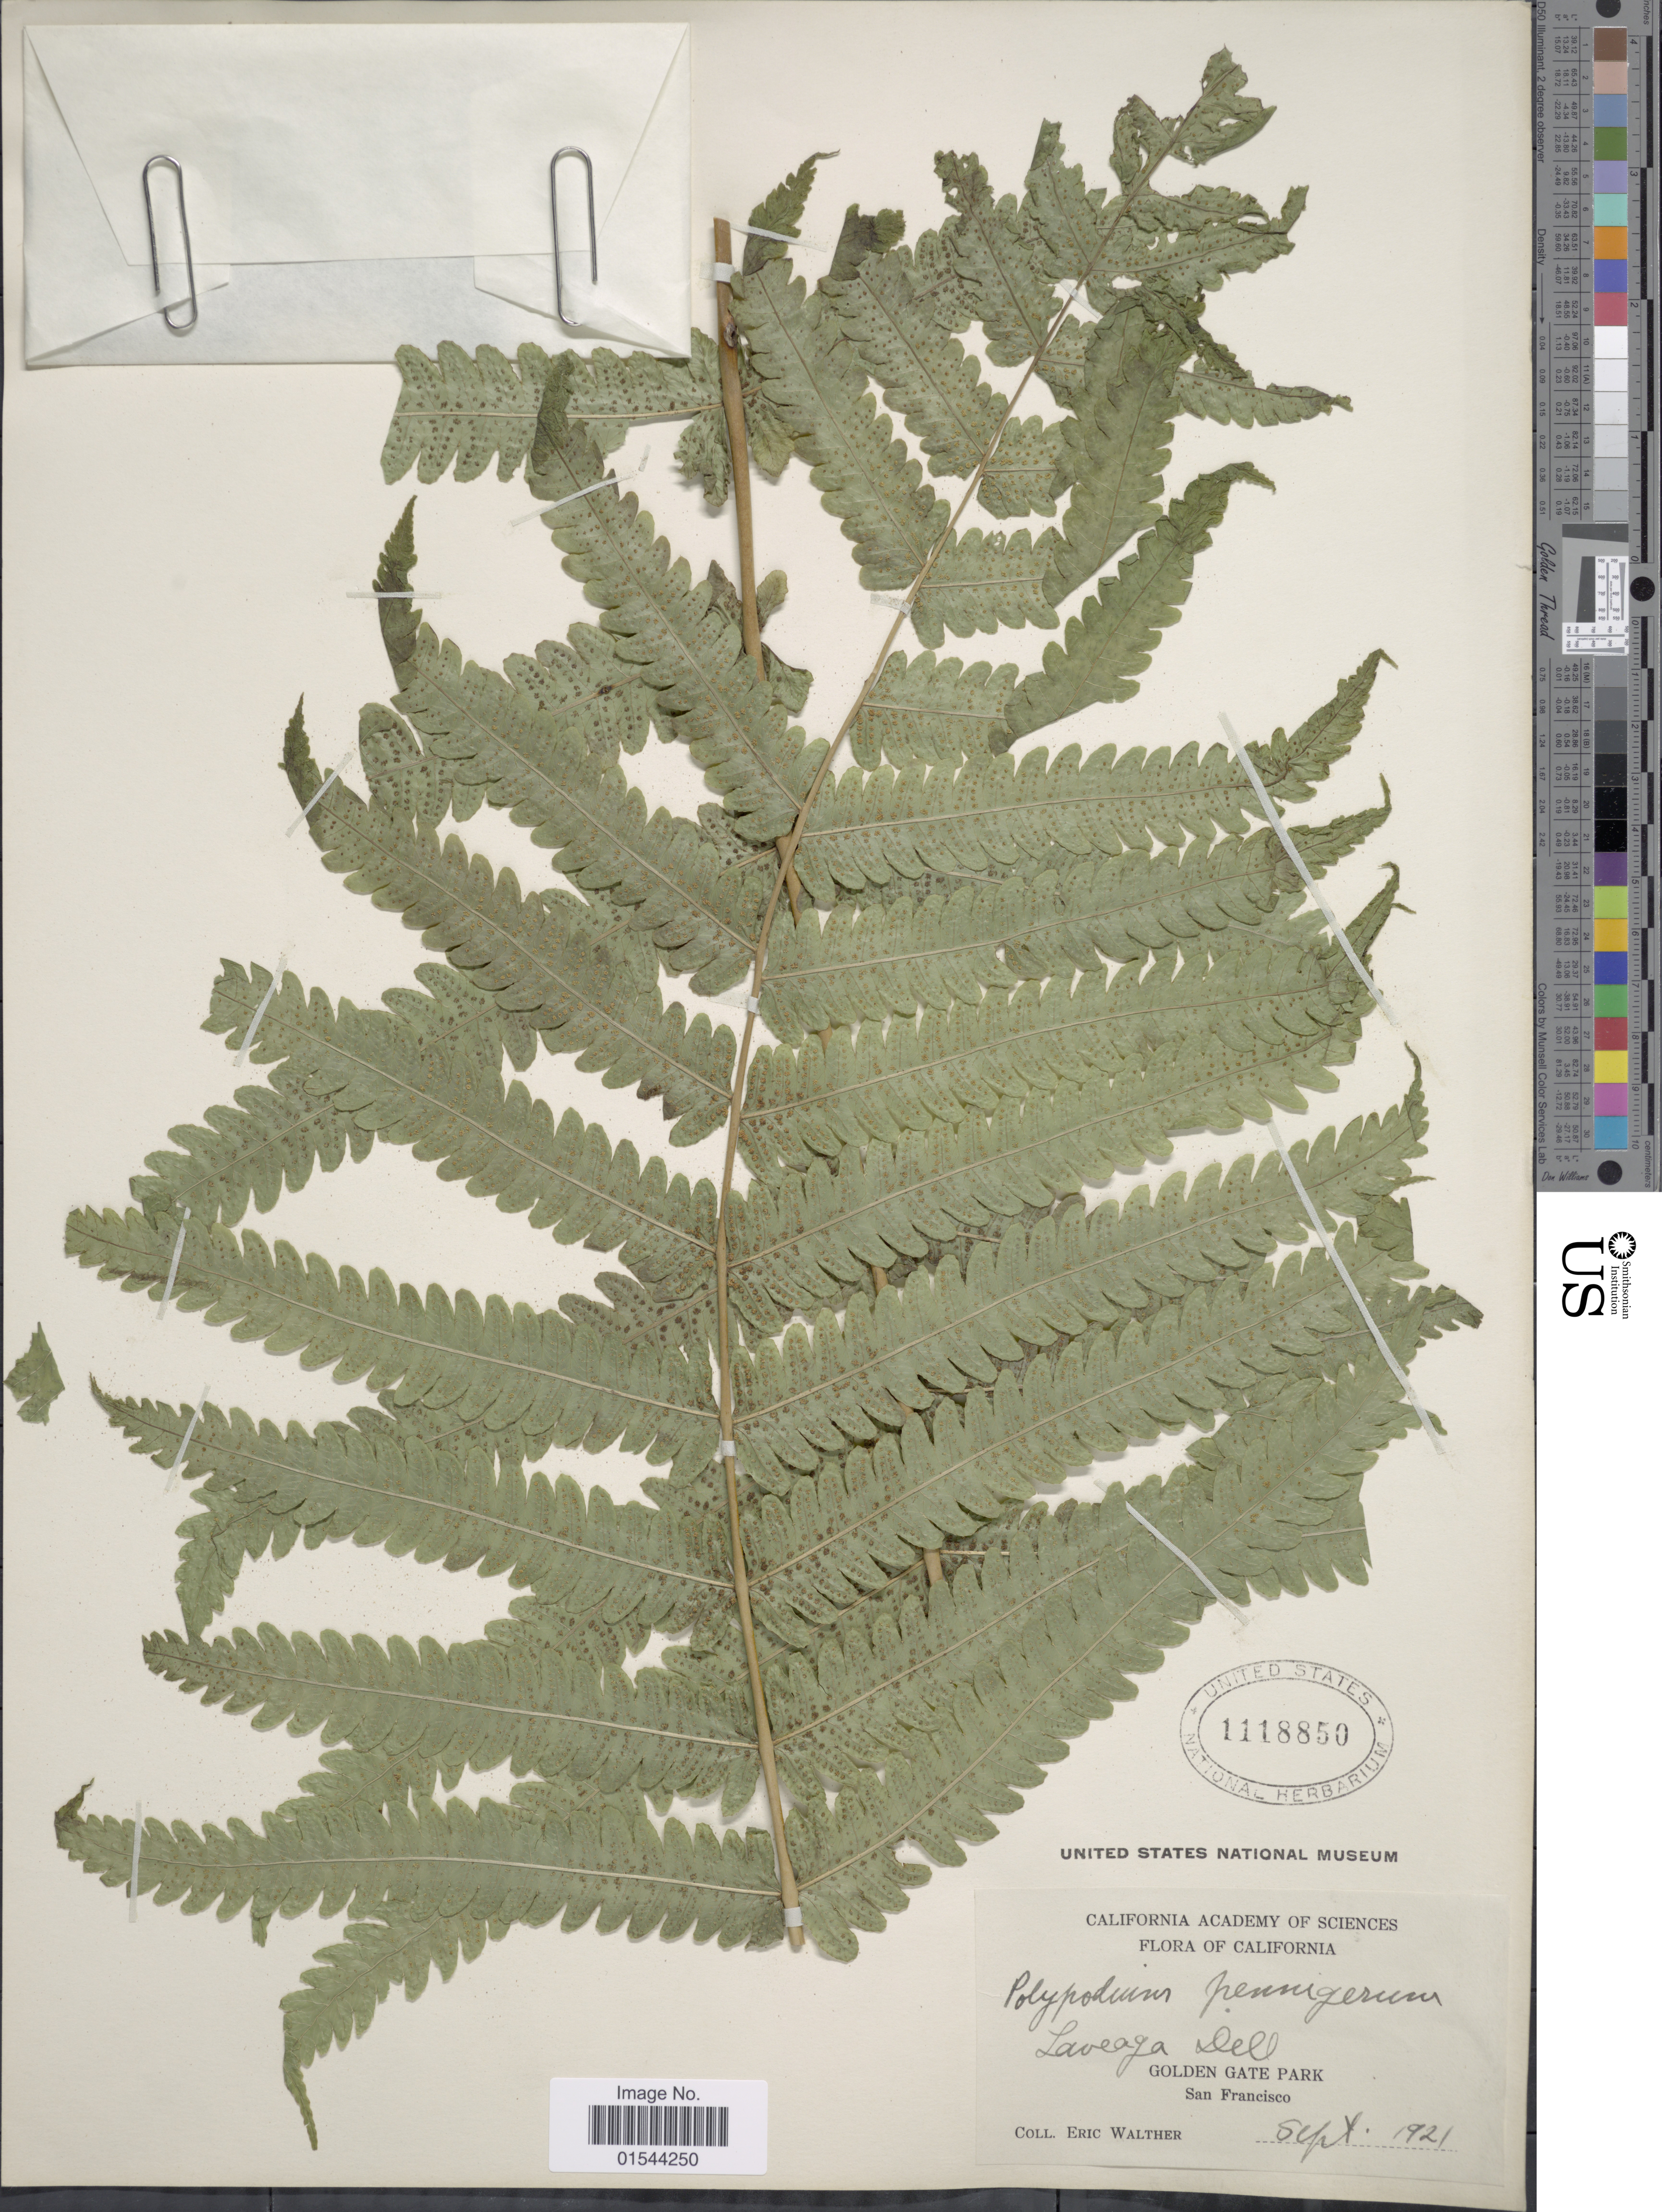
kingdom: Plantae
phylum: Tracheophyta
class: Polypodiopsida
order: Polypodiales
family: Thelypteridaceae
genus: Pneumatopteris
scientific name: Pneumatopteris pennigera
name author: (G. Forst.) Holttum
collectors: E. Walther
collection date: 1921-09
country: United States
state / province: California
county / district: San Francisco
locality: Laveaga Dell, Golden Gate Park, San Francisco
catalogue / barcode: US 1118850